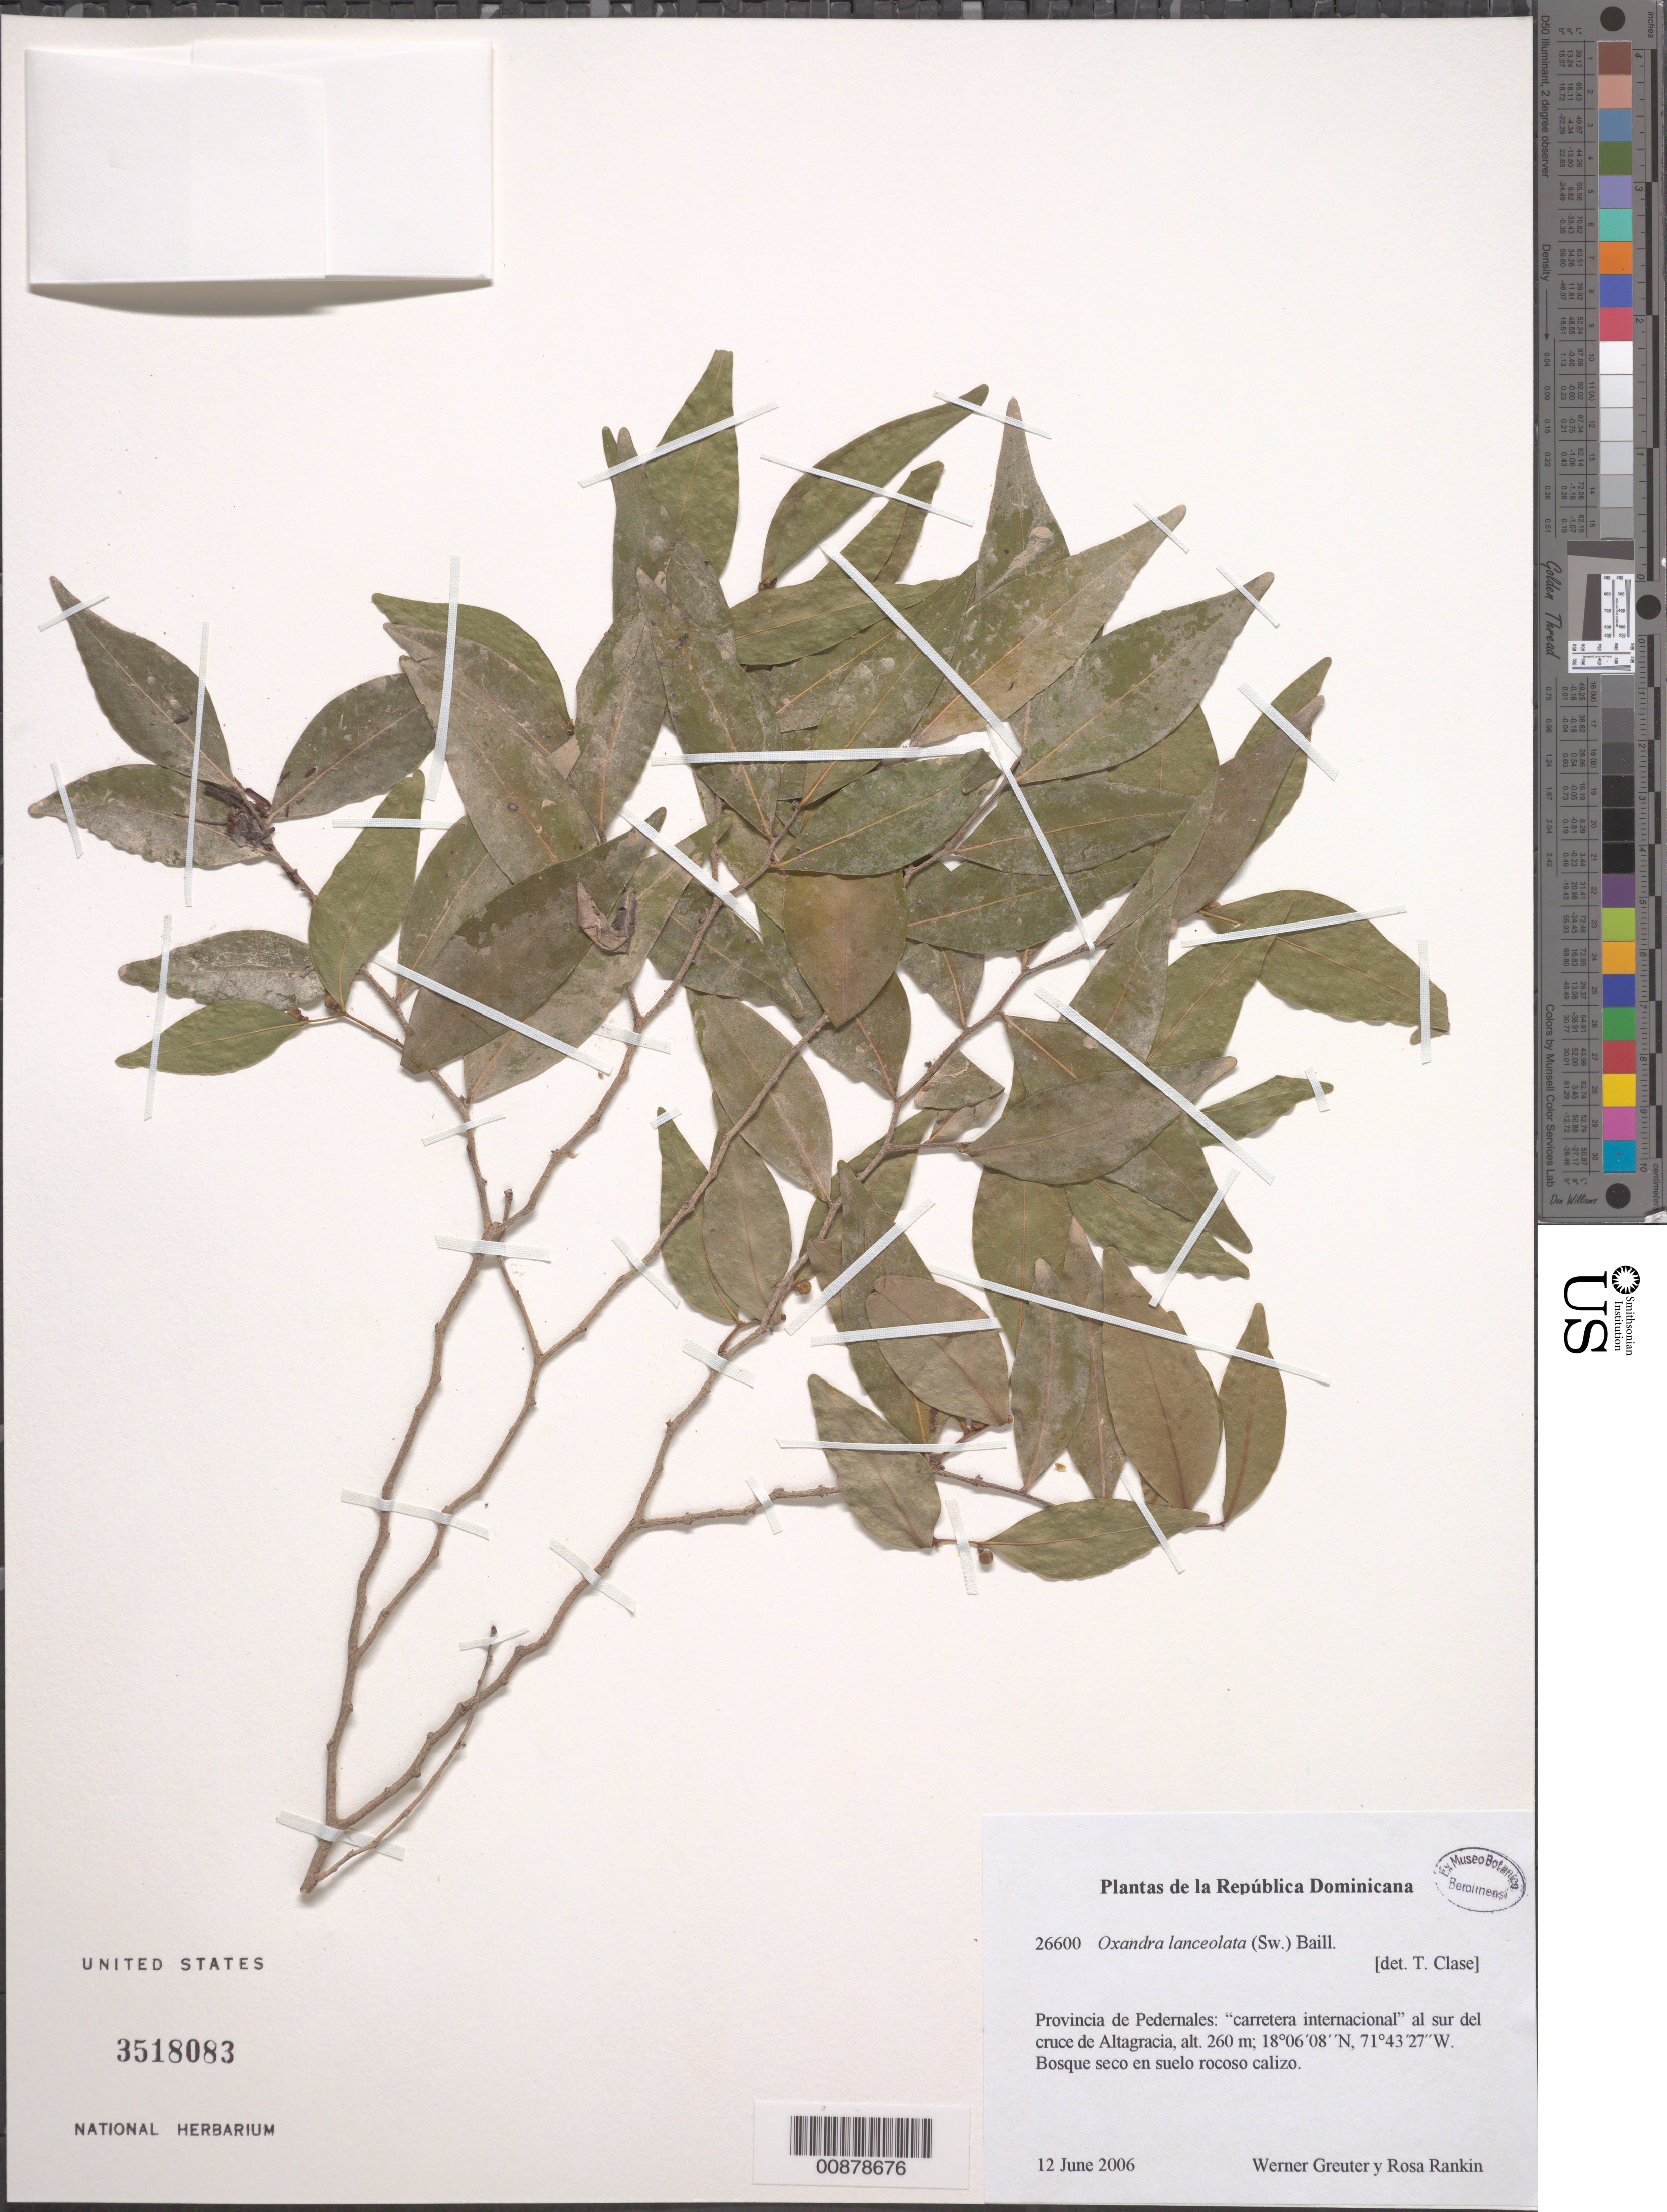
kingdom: Plantae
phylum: Tracheophyta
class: Magnoliopsida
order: Magnoliales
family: Annonaceae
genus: Oxandra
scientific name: Oxandra lanceolata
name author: (Sw.) Baill.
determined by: Clase, T.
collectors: W. Greuter & R. Rankin Rodriguez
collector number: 26600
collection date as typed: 12 Jun 2006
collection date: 2006-06-12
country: Dominican Republic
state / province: Pedernales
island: Hispaniola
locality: "Carretera internacional" al sur del cruce de Altagracia.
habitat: Bosque seco en suelo rocoso calizo.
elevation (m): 260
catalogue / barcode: US 3518083